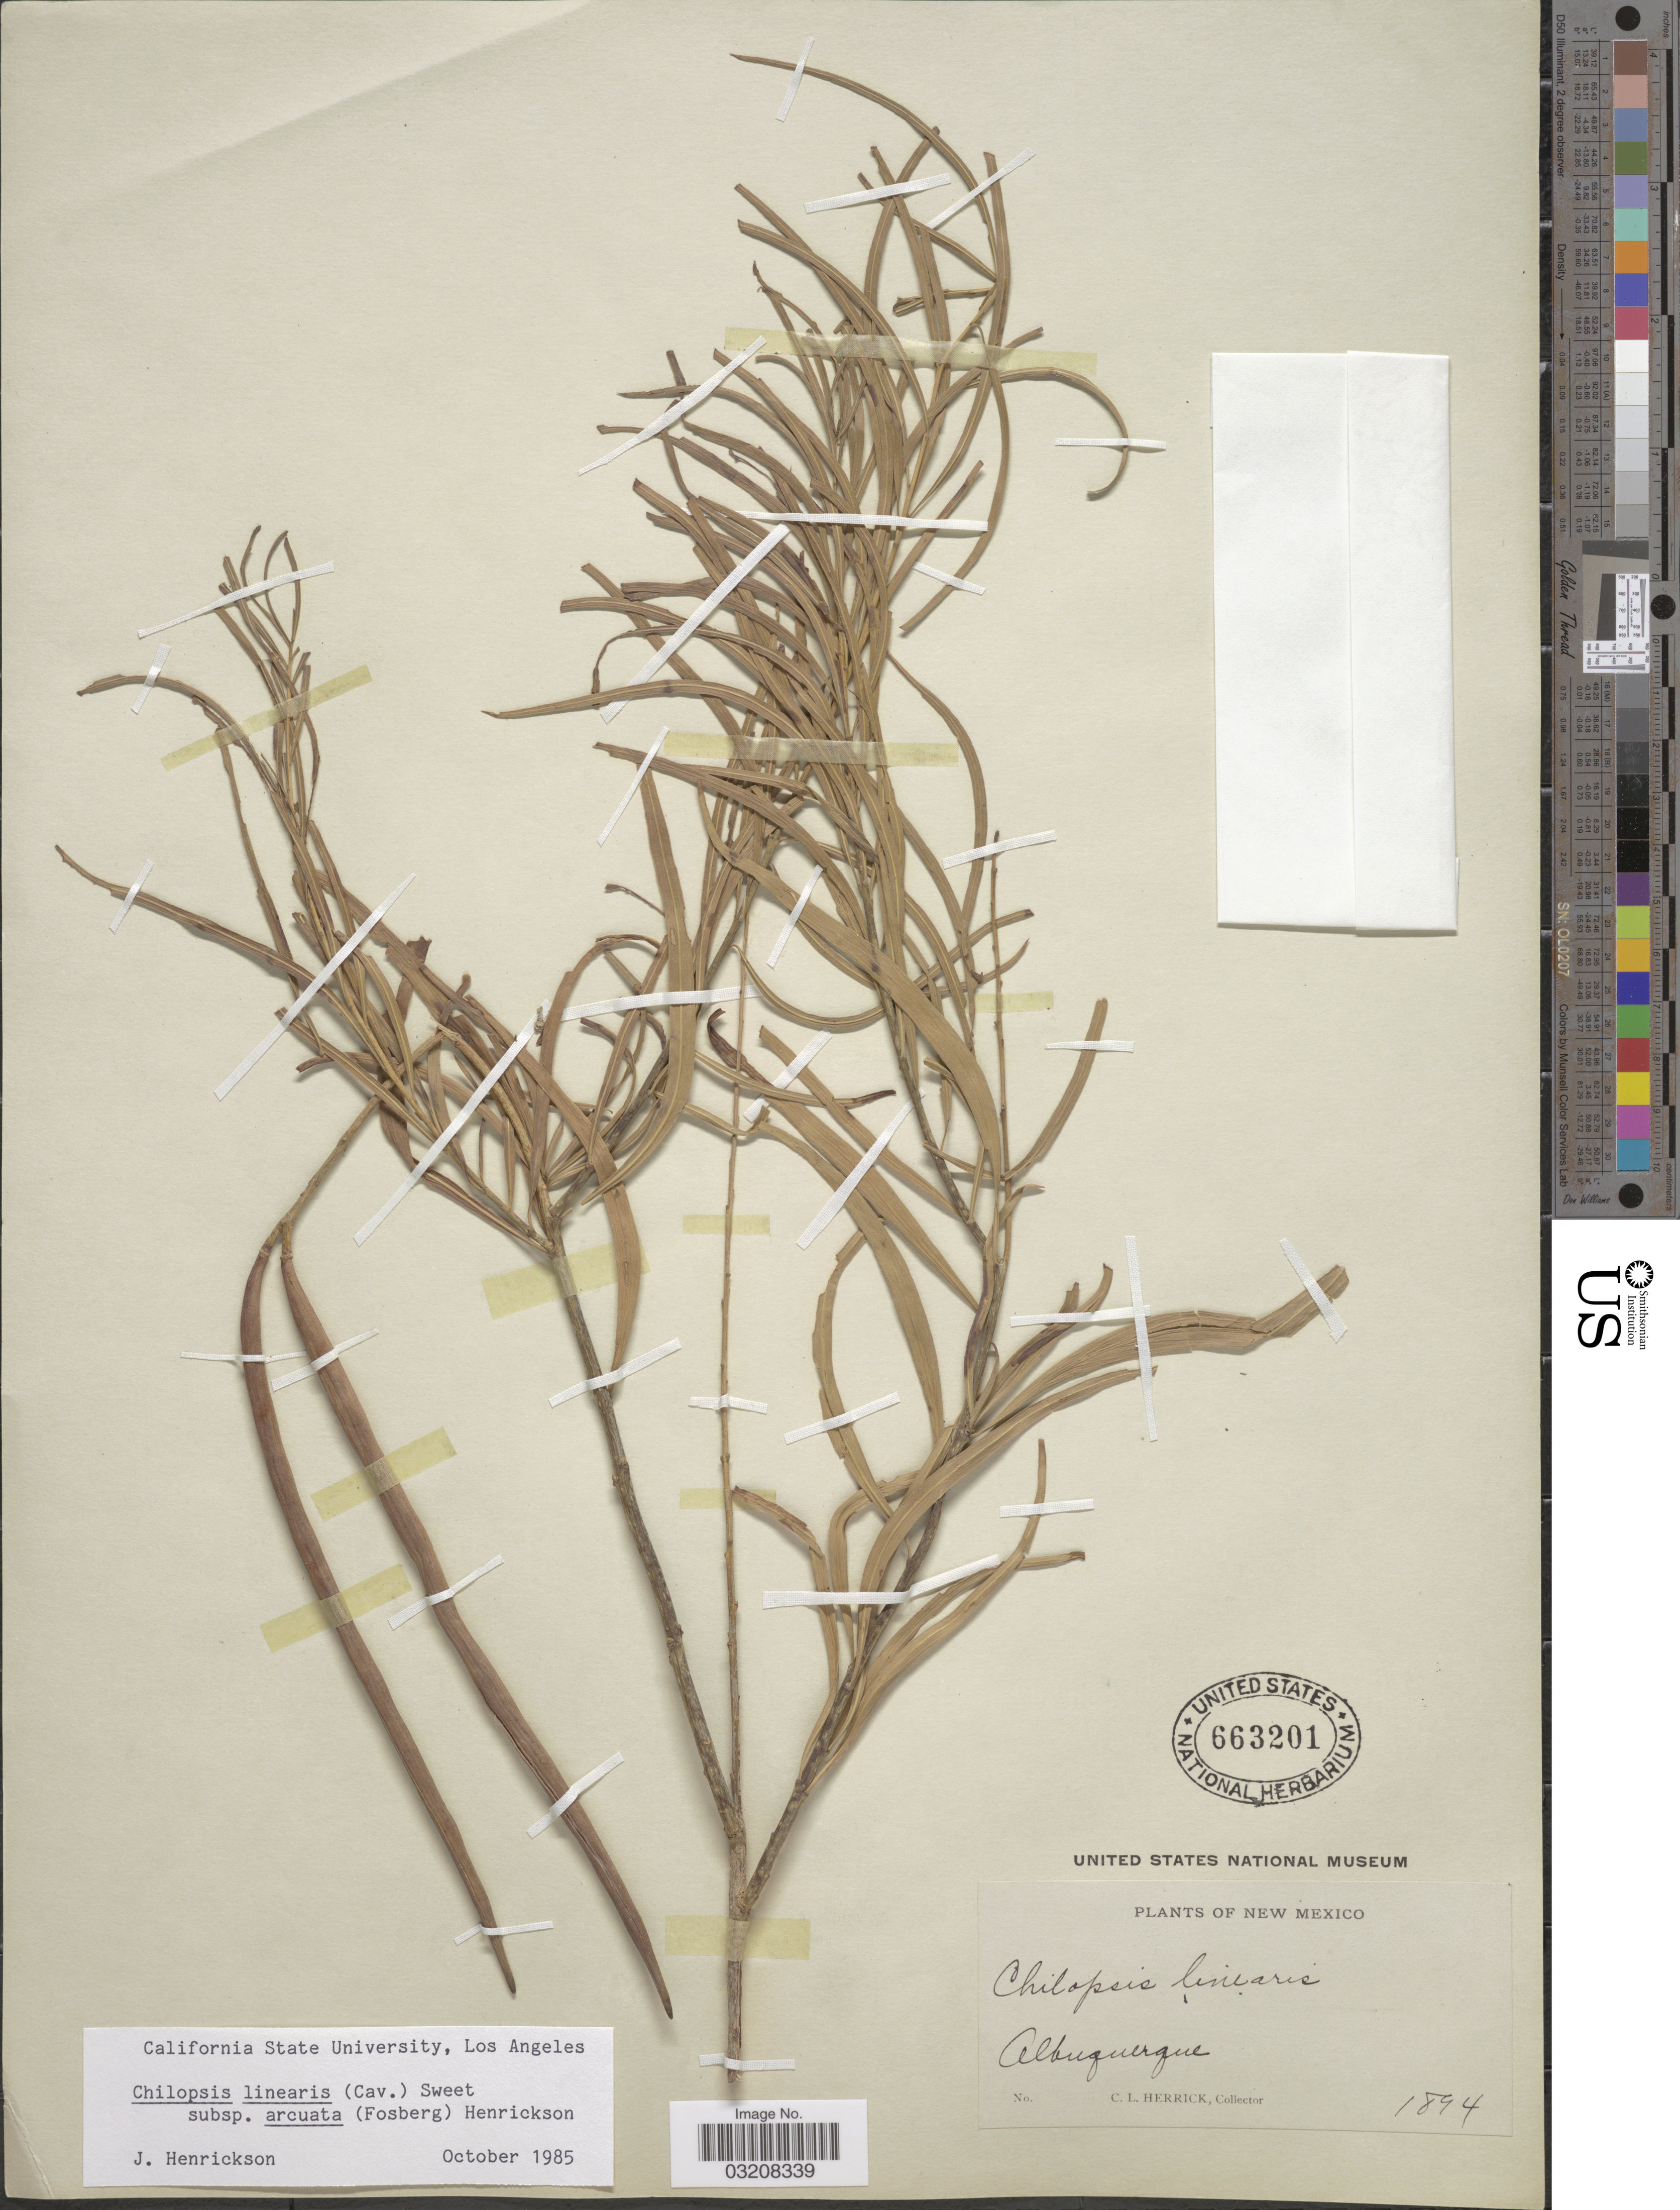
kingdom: Plantae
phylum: Tracheophyta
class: Magnoliopsida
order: Lamiales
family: Bignoniaceae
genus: Chilopsis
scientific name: Chilopsis linearis subsp. arcuata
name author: (Fosberg) Henrickson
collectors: C. Herrick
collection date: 1894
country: United States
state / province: New Mexico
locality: Albuquerque.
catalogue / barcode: US 663201